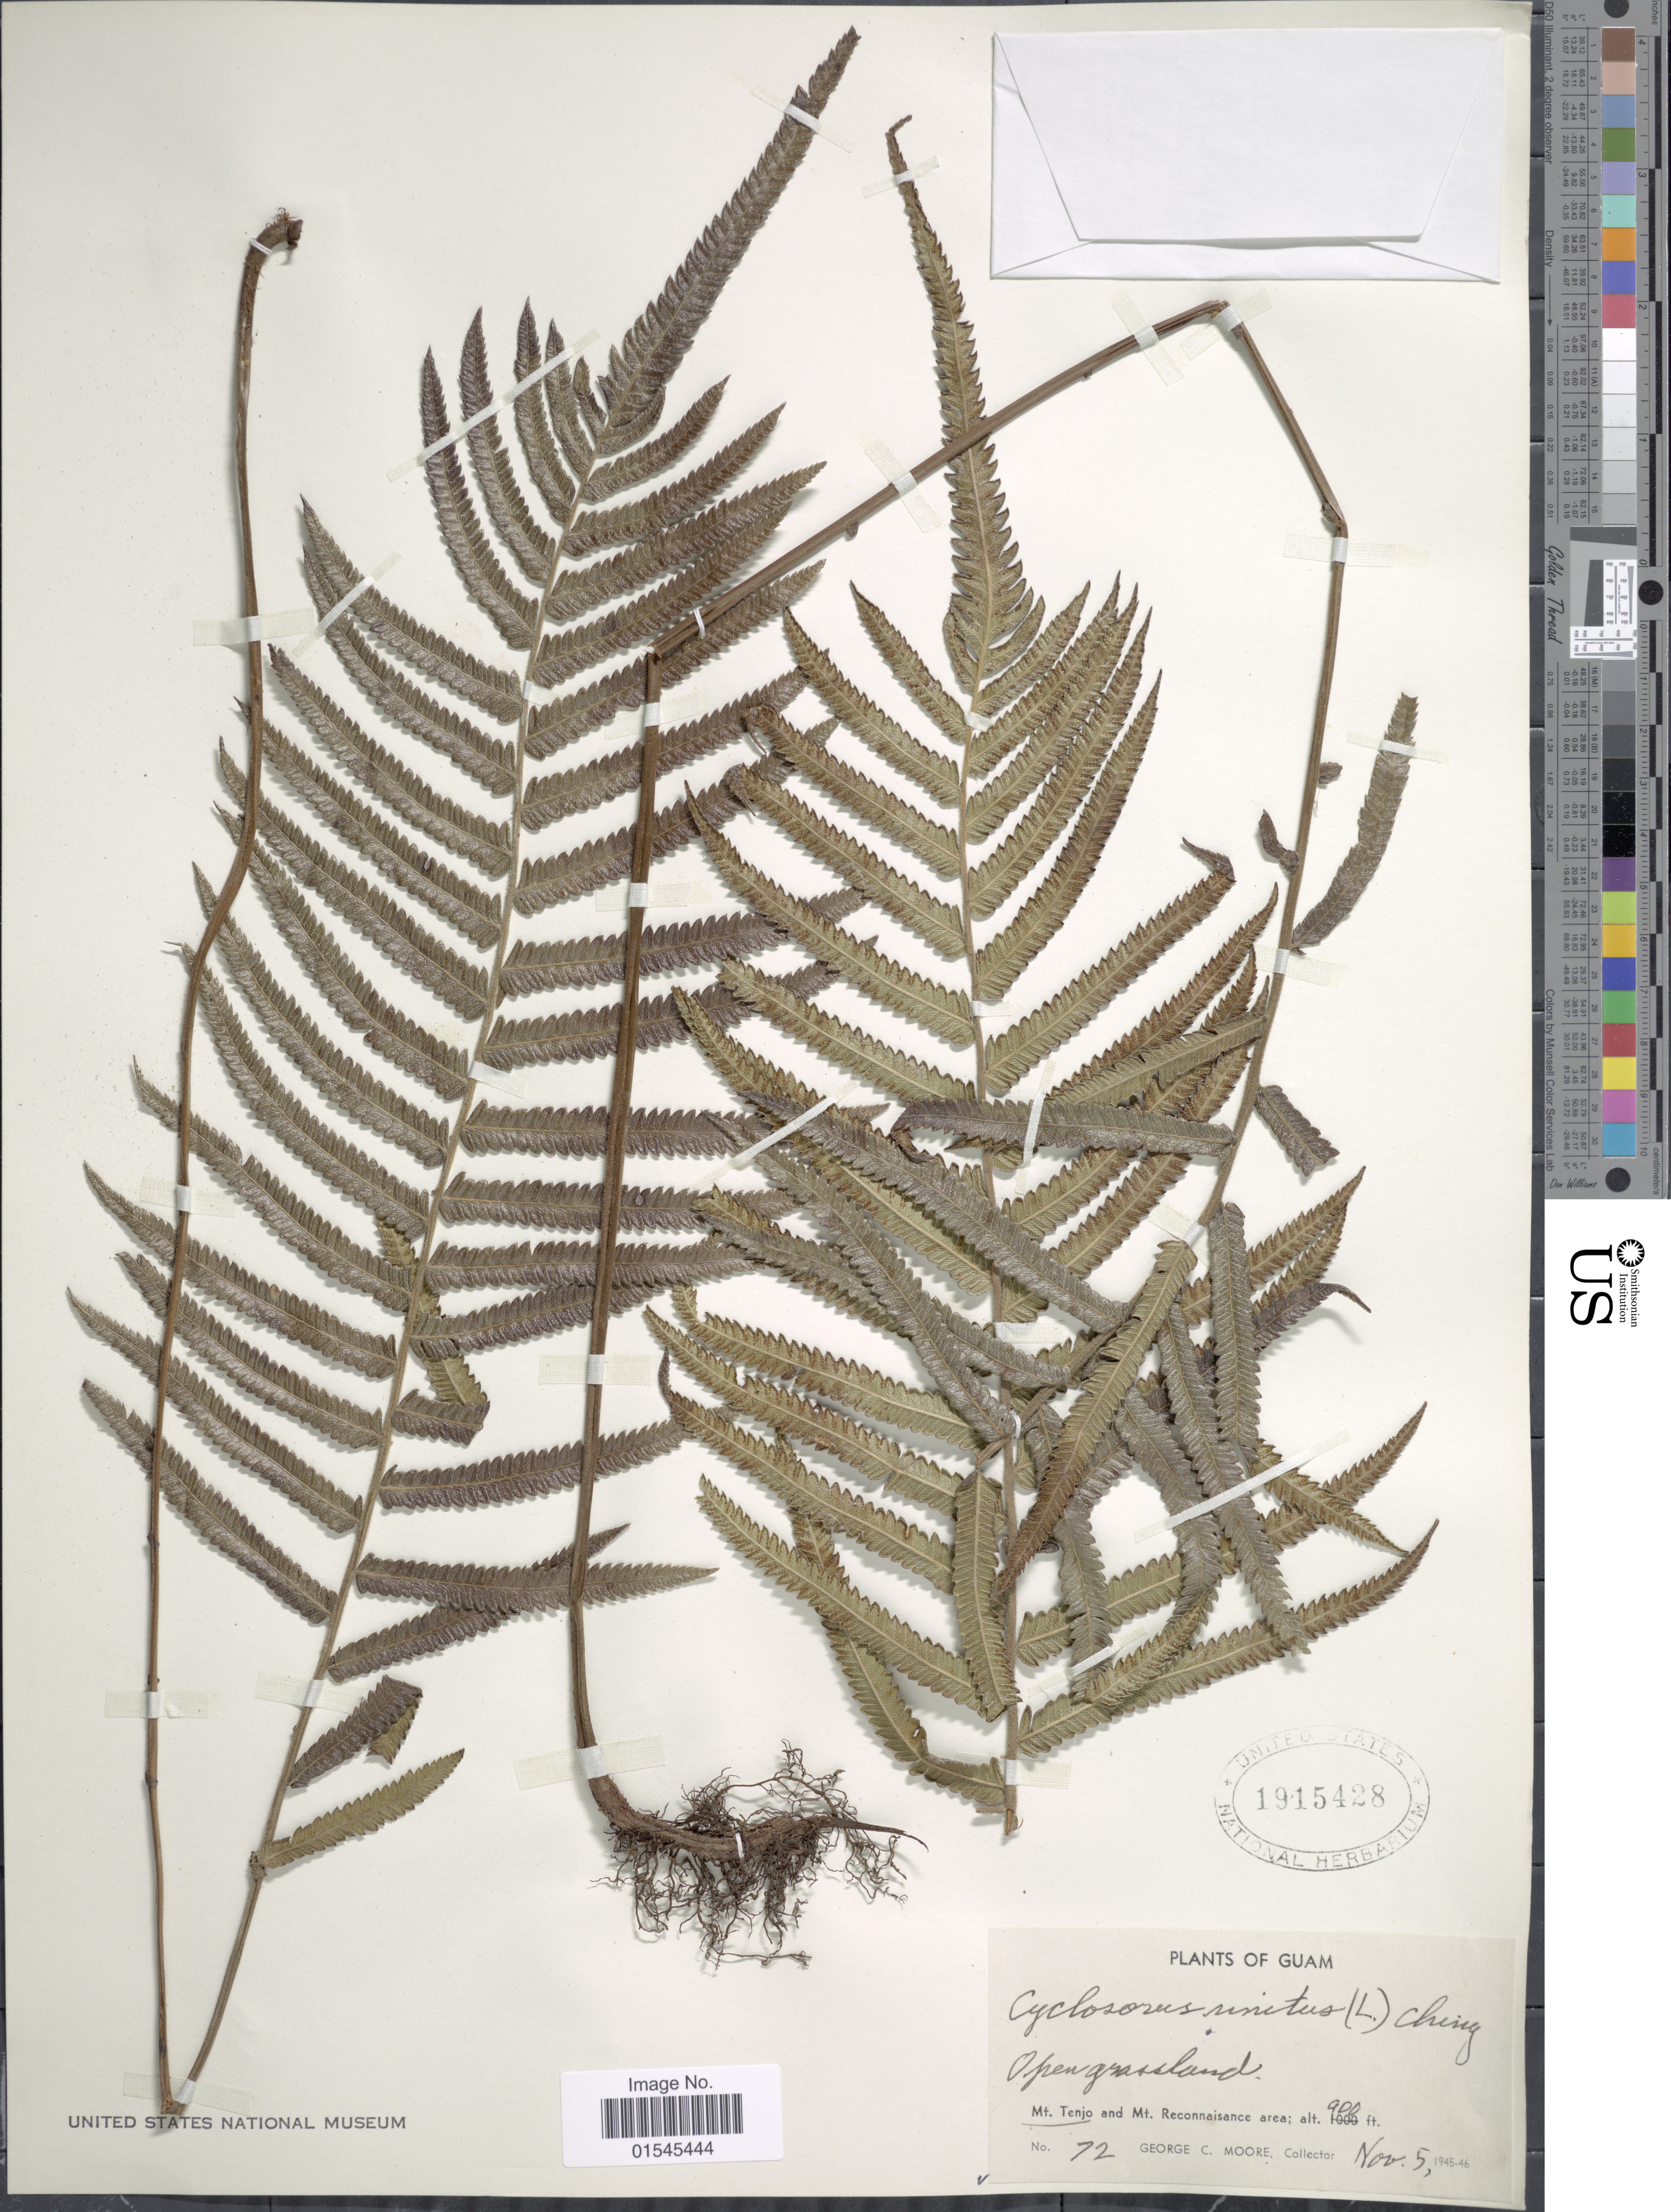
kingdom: Plantae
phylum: Tracheophyta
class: Polypodiopsida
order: Polypodiales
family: Thelypteridaceae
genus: Sphaerostephanos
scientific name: Sphaerostephanos unitus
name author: (L.) Holttum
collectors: G. C. Moore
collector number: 72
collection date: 1945-11-05/1946-11-05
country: Guam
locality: Guam. Mt. Tenjo and Mt. reconnaisance area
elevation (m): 274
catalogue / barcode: US 1915428